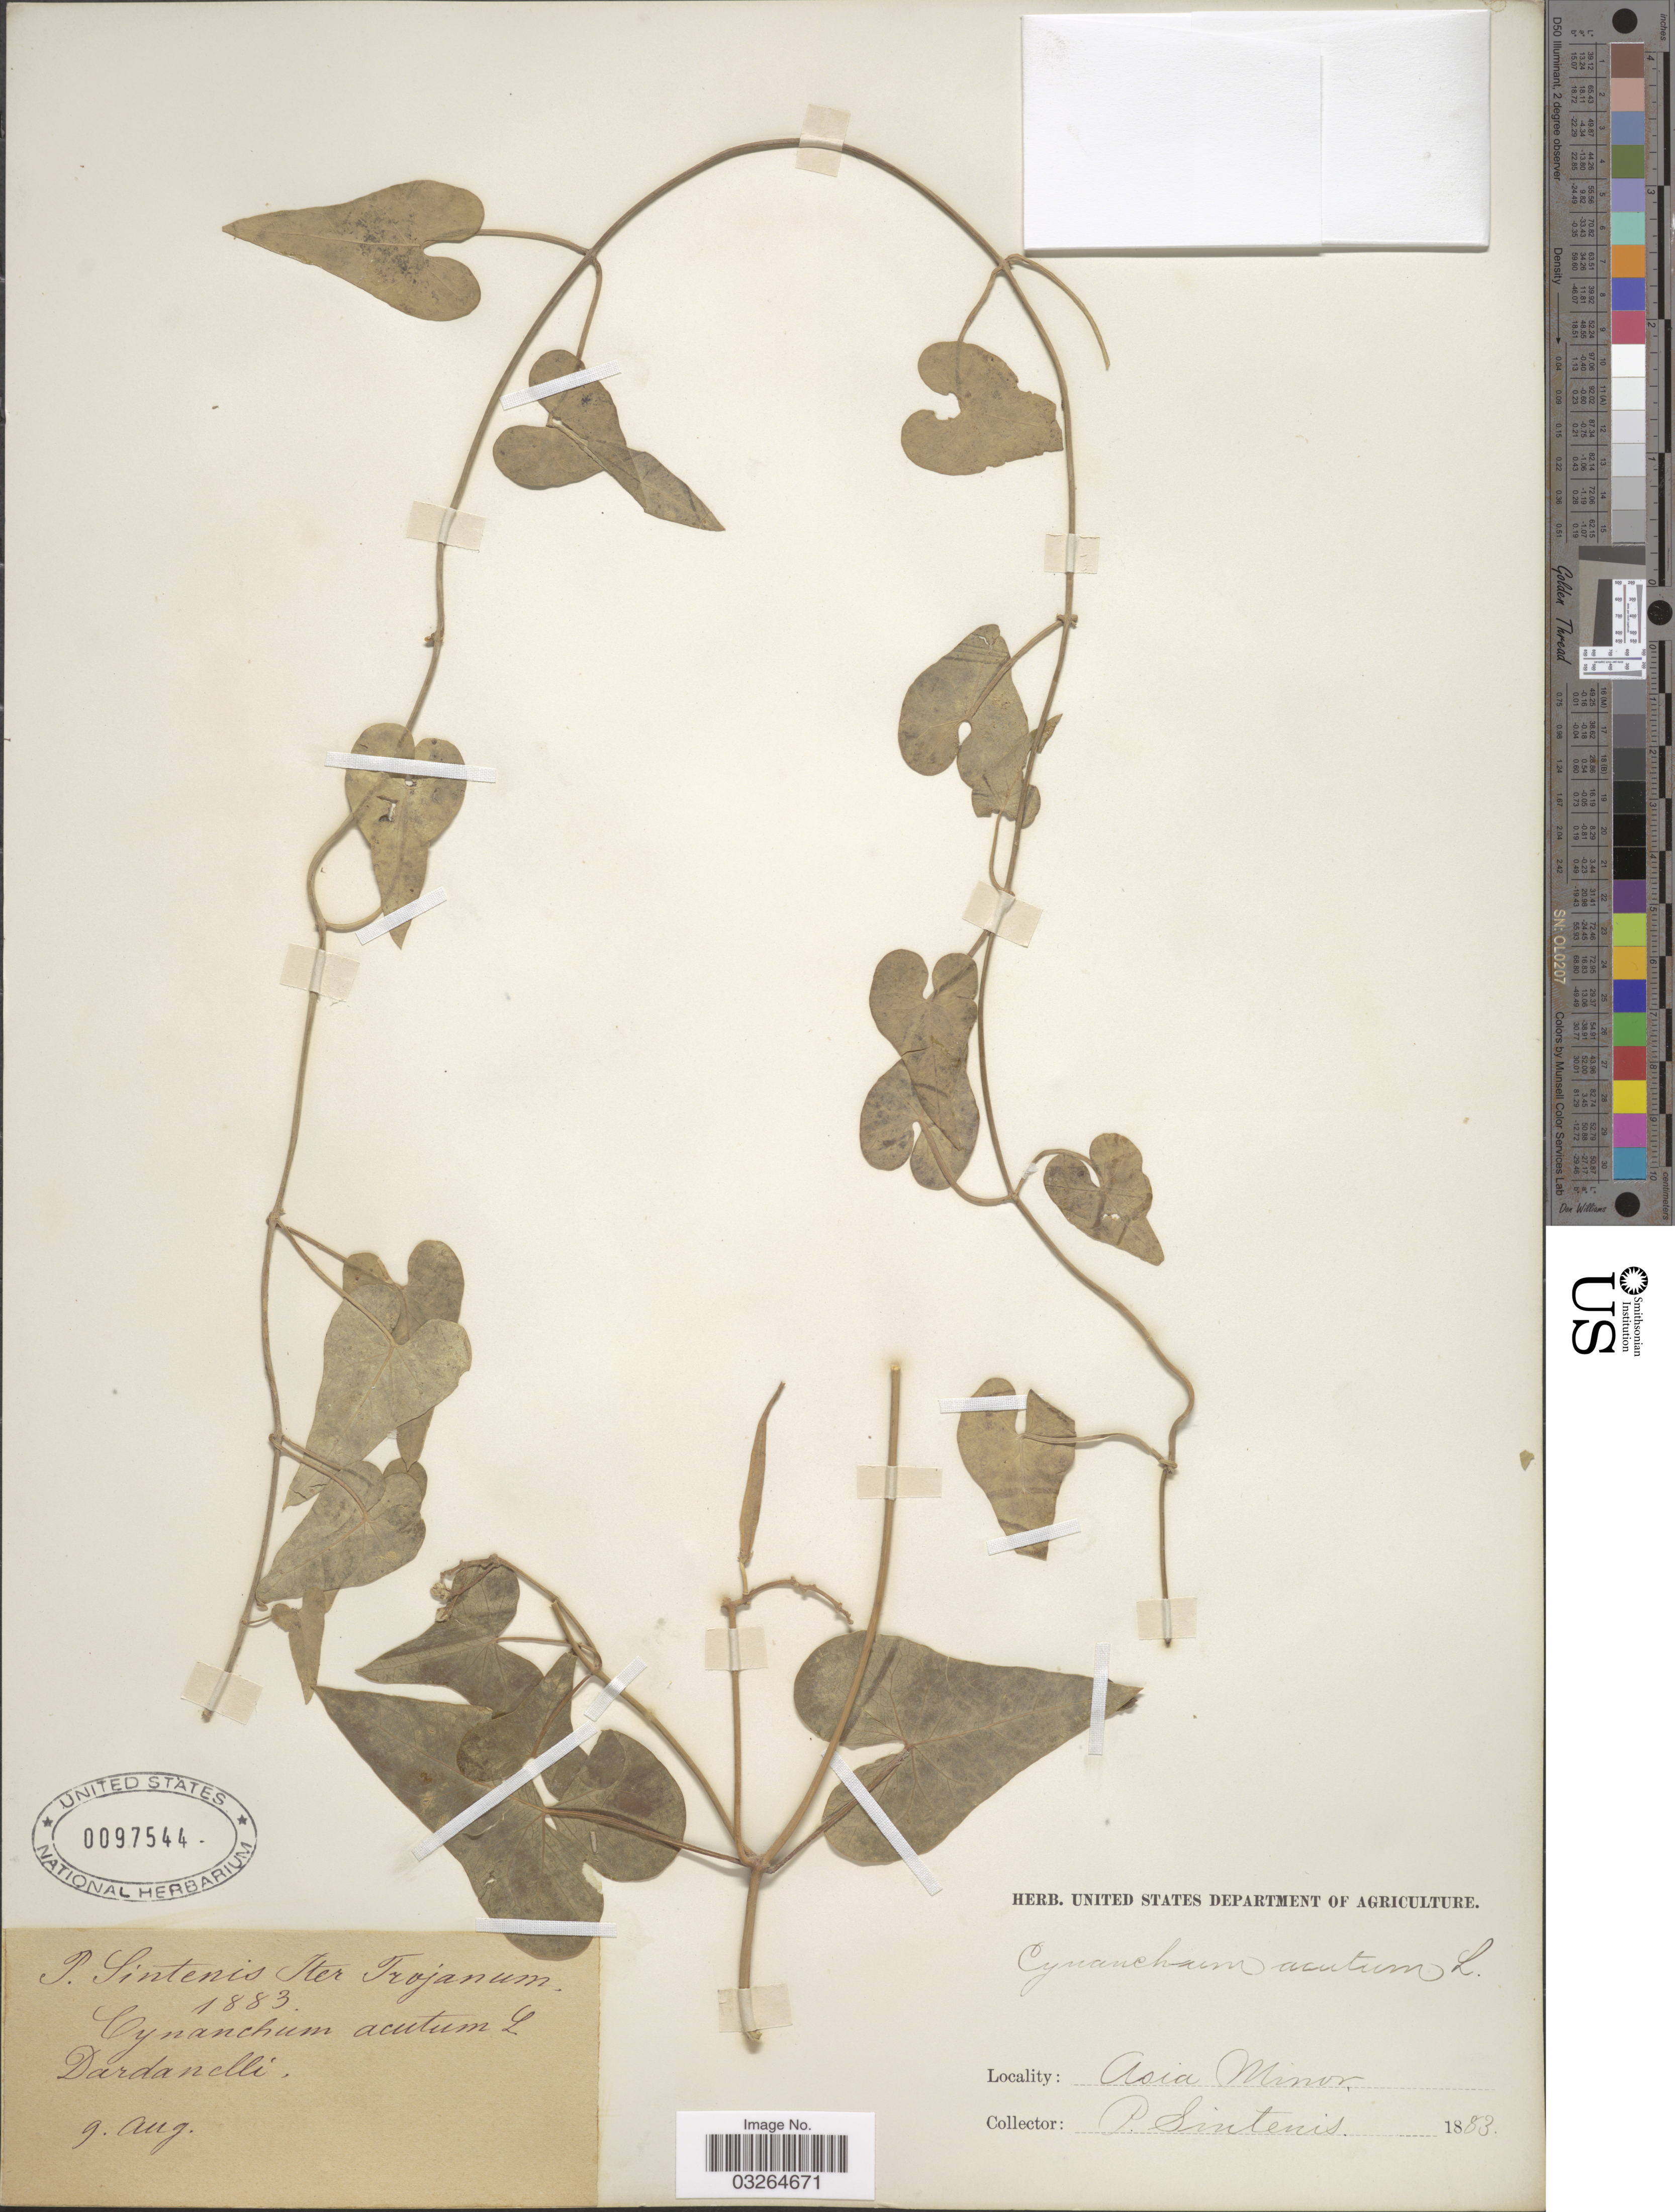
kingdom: Plantae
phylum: Tracheophyta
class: Magnoliopsida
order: Gentianales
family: Apocynaceae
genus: Cynanchum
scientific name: Cynanchum acutum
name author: L.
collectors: P. Sintenis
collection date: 1883-08-09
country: Turkey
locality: Trojanum. Dardanelli. Asia Minor.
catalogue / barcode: US 97544